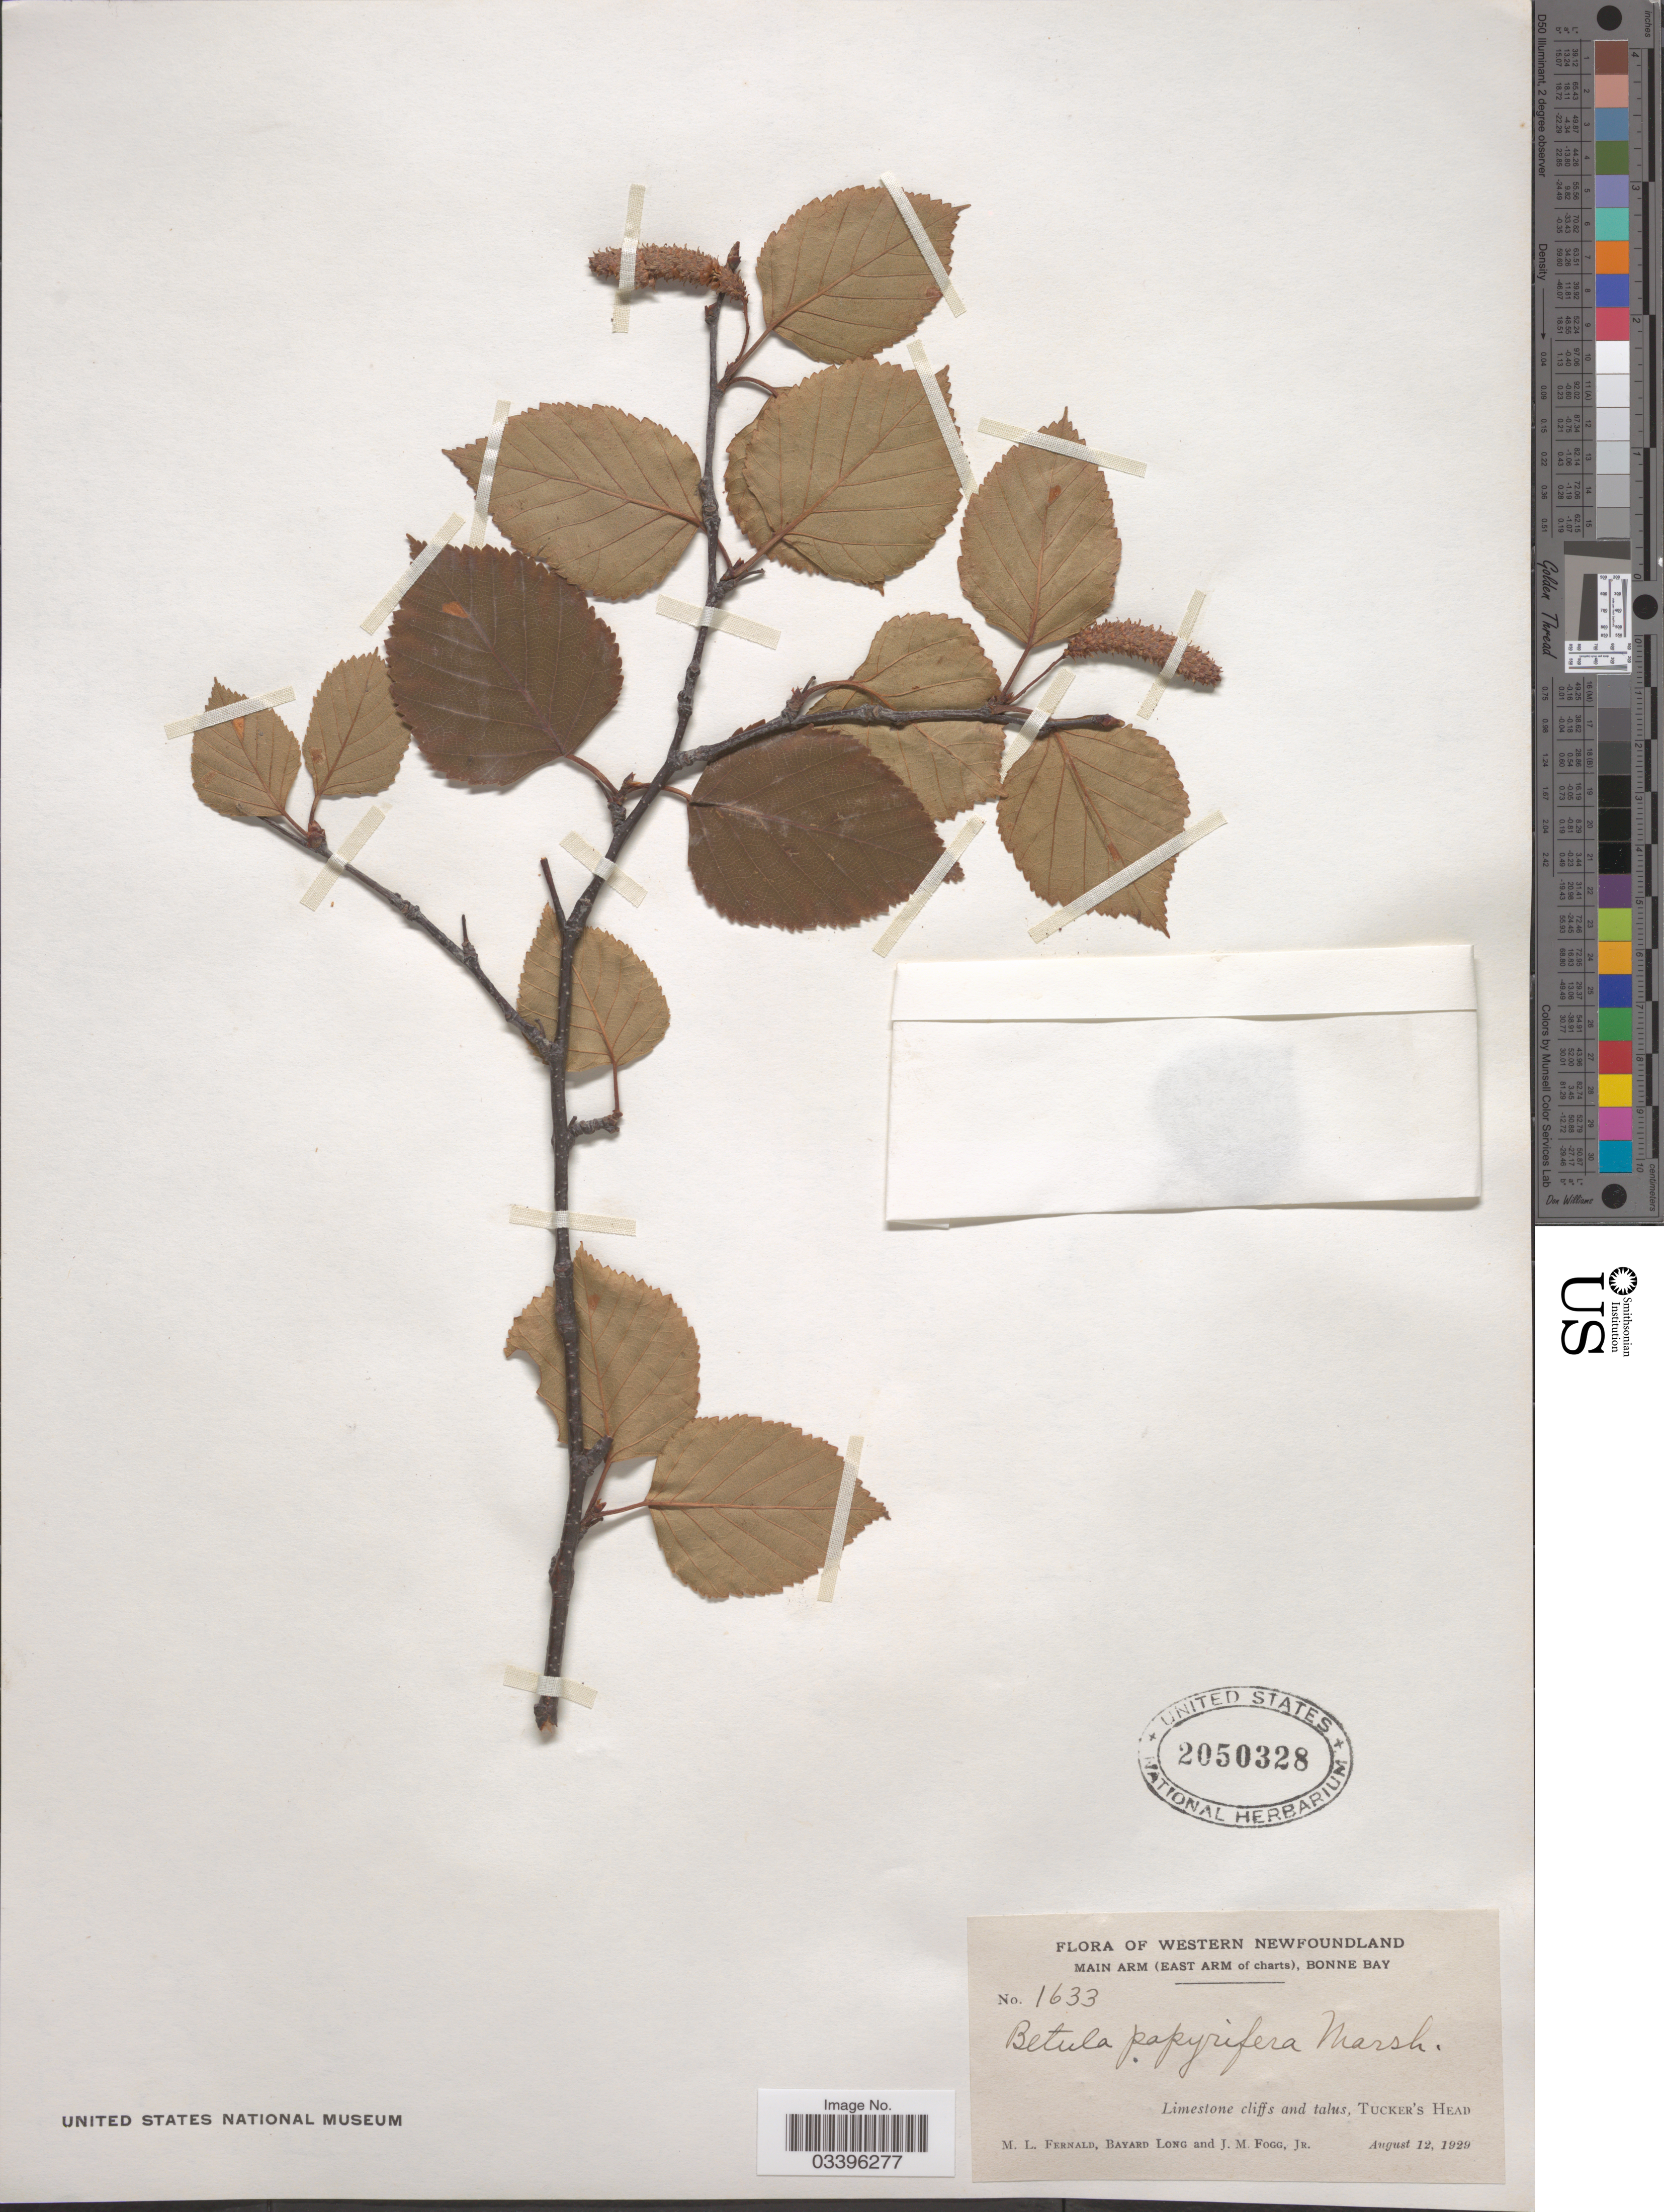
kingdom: Plantae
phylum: Tracheophyta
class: Magnoliopsida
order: Fagales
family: Betulaceae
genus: Betula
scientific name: Betula papyrifera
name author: Marshall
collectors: M. L. Fernald, B. Long & J. Fogg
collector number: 1633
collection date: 1929-08-12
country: Canada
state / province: Newfoundland and Labrador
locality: Western Newfoundland. Main Arm (East Arm of charts), Bonne Bay. Tucker's Head.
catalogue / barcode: US 2050328